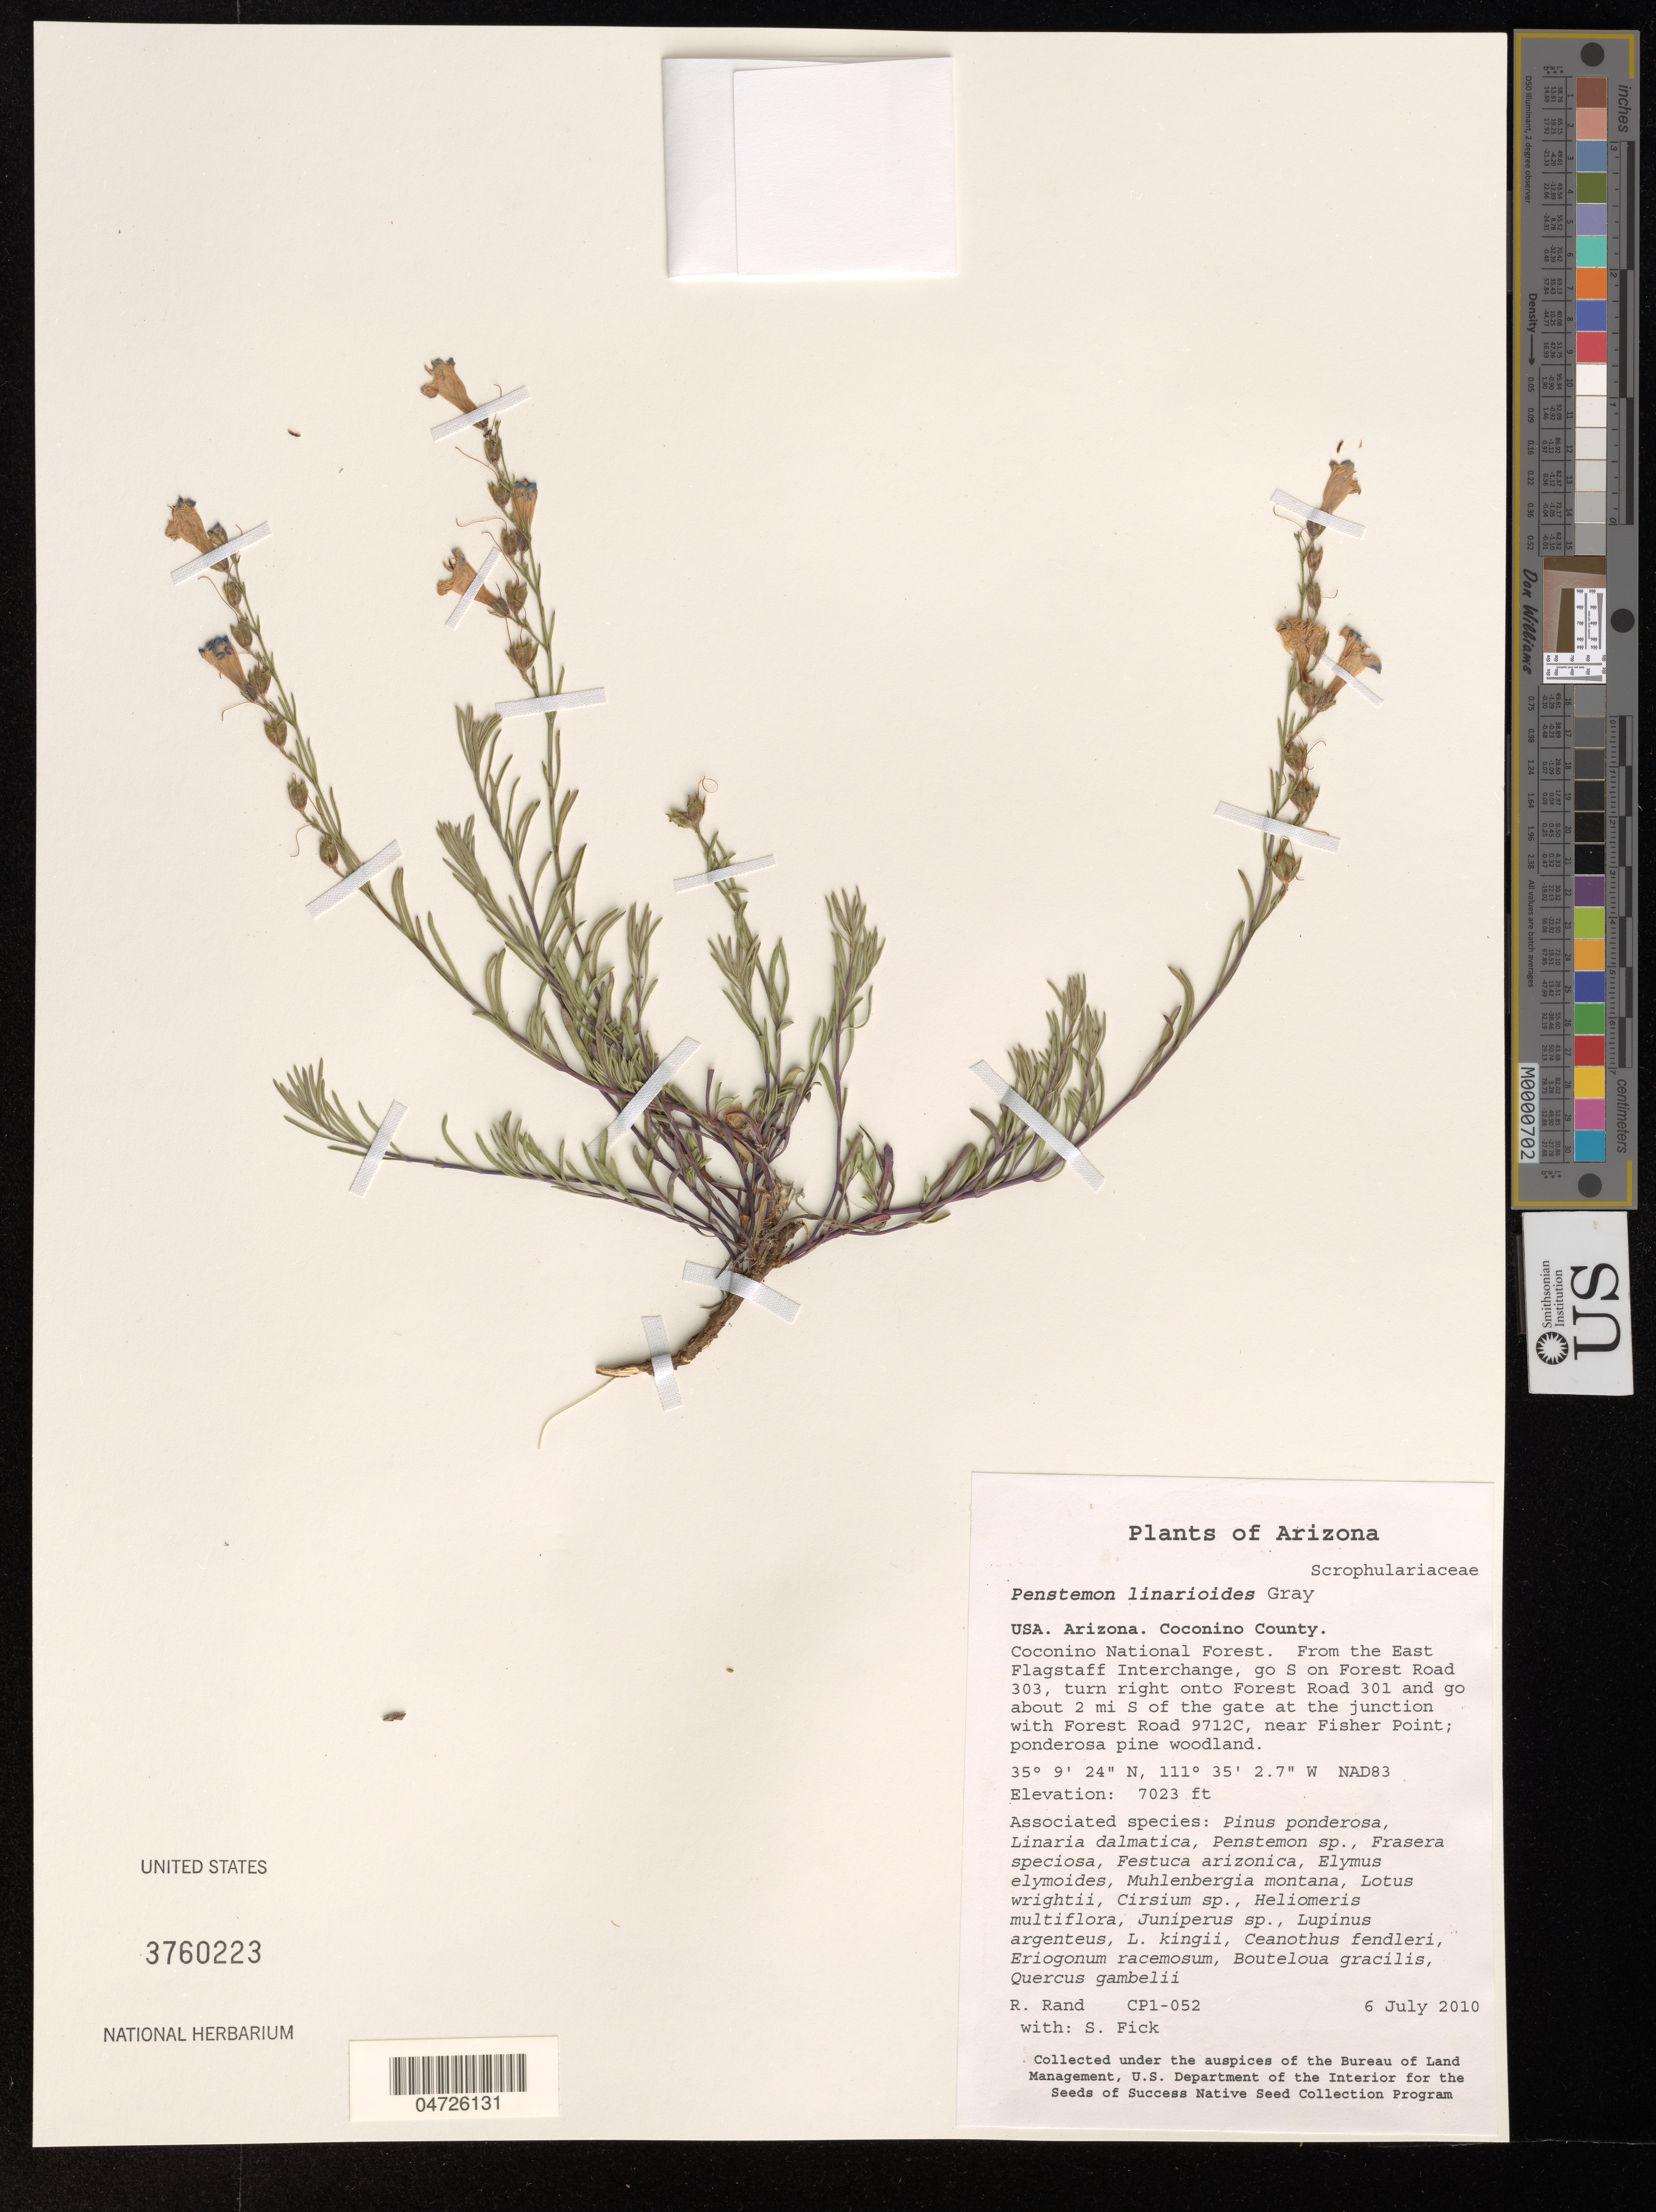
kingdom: Plantae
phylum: Tracheophyta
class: Magnoliopsida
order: Lamiales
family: Plantaginaceae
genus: Penstemon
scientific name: Penstemon linarioides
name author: A. Gray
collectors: R. Rand & S. Fick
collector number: CP1-052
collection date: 2010-07-06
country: United States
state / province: Arizona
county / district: Coconino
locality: Coconino County. Coconino National Forest. From the East Flagstaff Interchange, go S on Forest Road 303, turn right onto Forest Road 301 and go about 2 mi S of the gate at the junction with Forest Road 9712C, near Fisher Point. NAD83.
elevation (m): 2141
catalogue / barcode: US 3760223